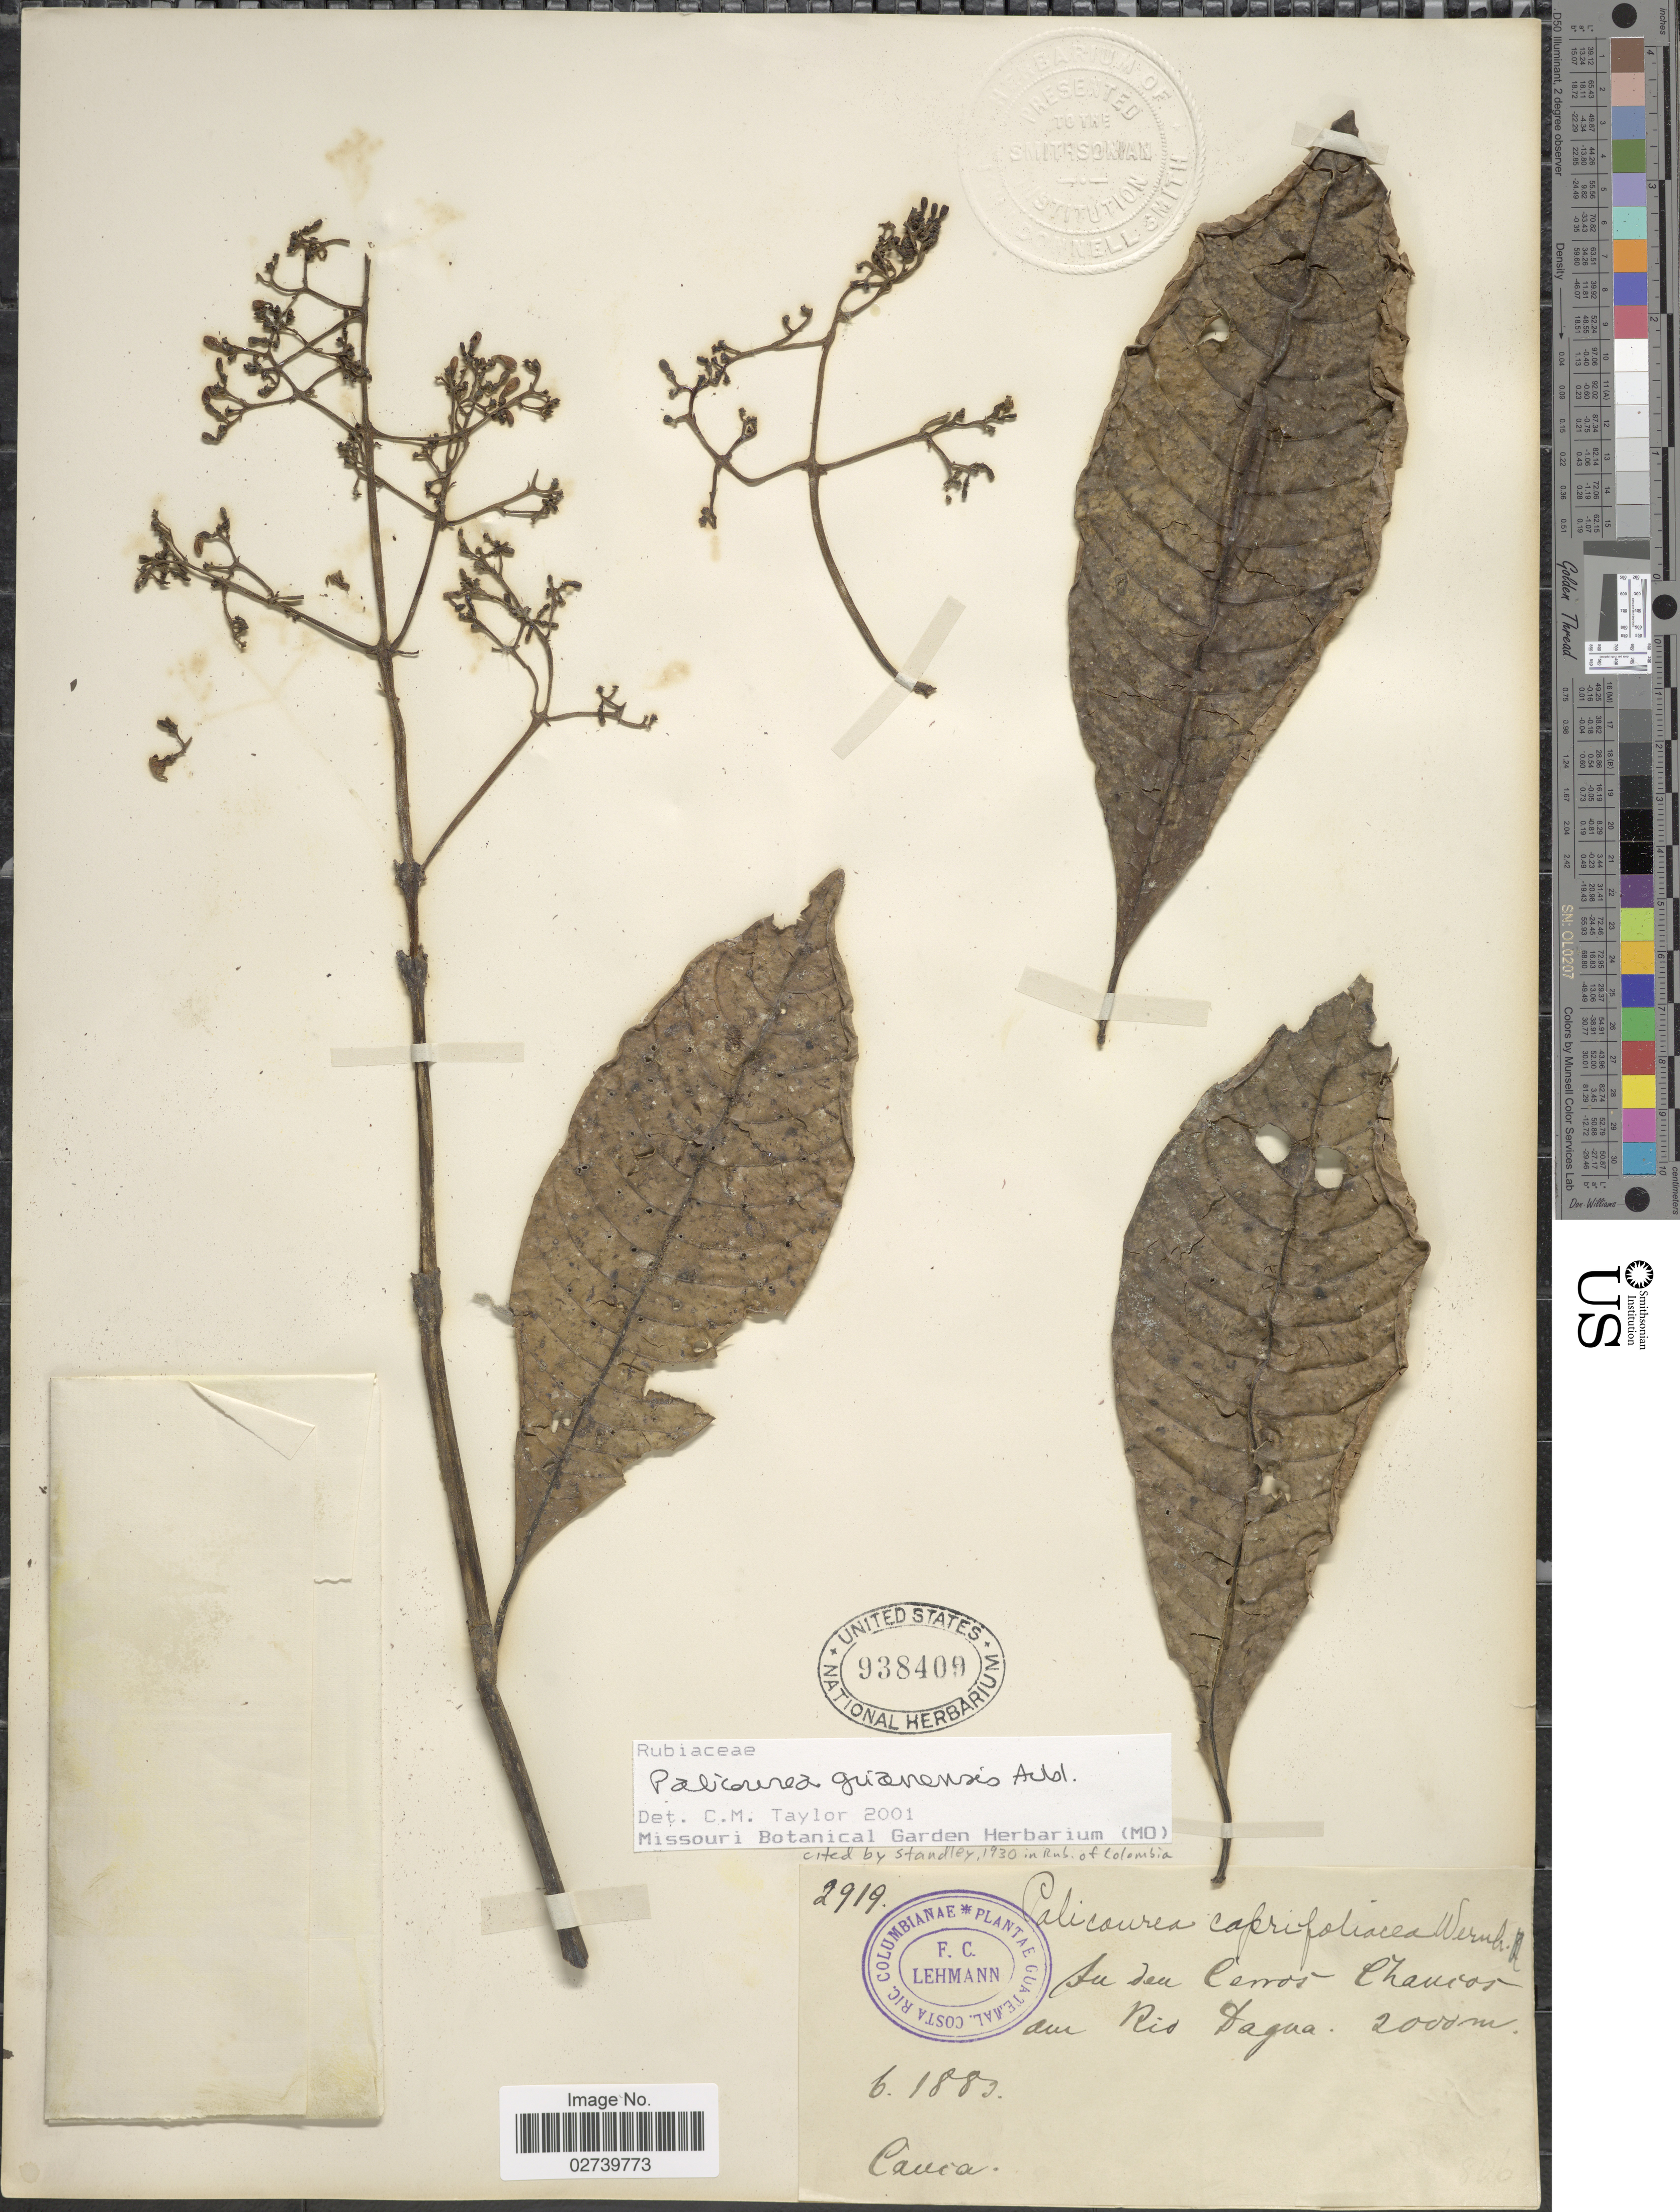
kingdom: Plantae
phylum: Tracheophyta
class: Magnoliopsida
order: Gentianales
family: Rubiaceae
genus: Palicourea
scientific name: Palicourea guianensis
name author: Aubl.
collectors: F. C. Lehmann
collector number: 2919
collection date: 1883-06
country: Colombia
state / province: Valle del Cauca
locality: Su deu Cerros Chancos au Rio Dagua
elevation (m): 2000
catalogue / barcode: US 938409